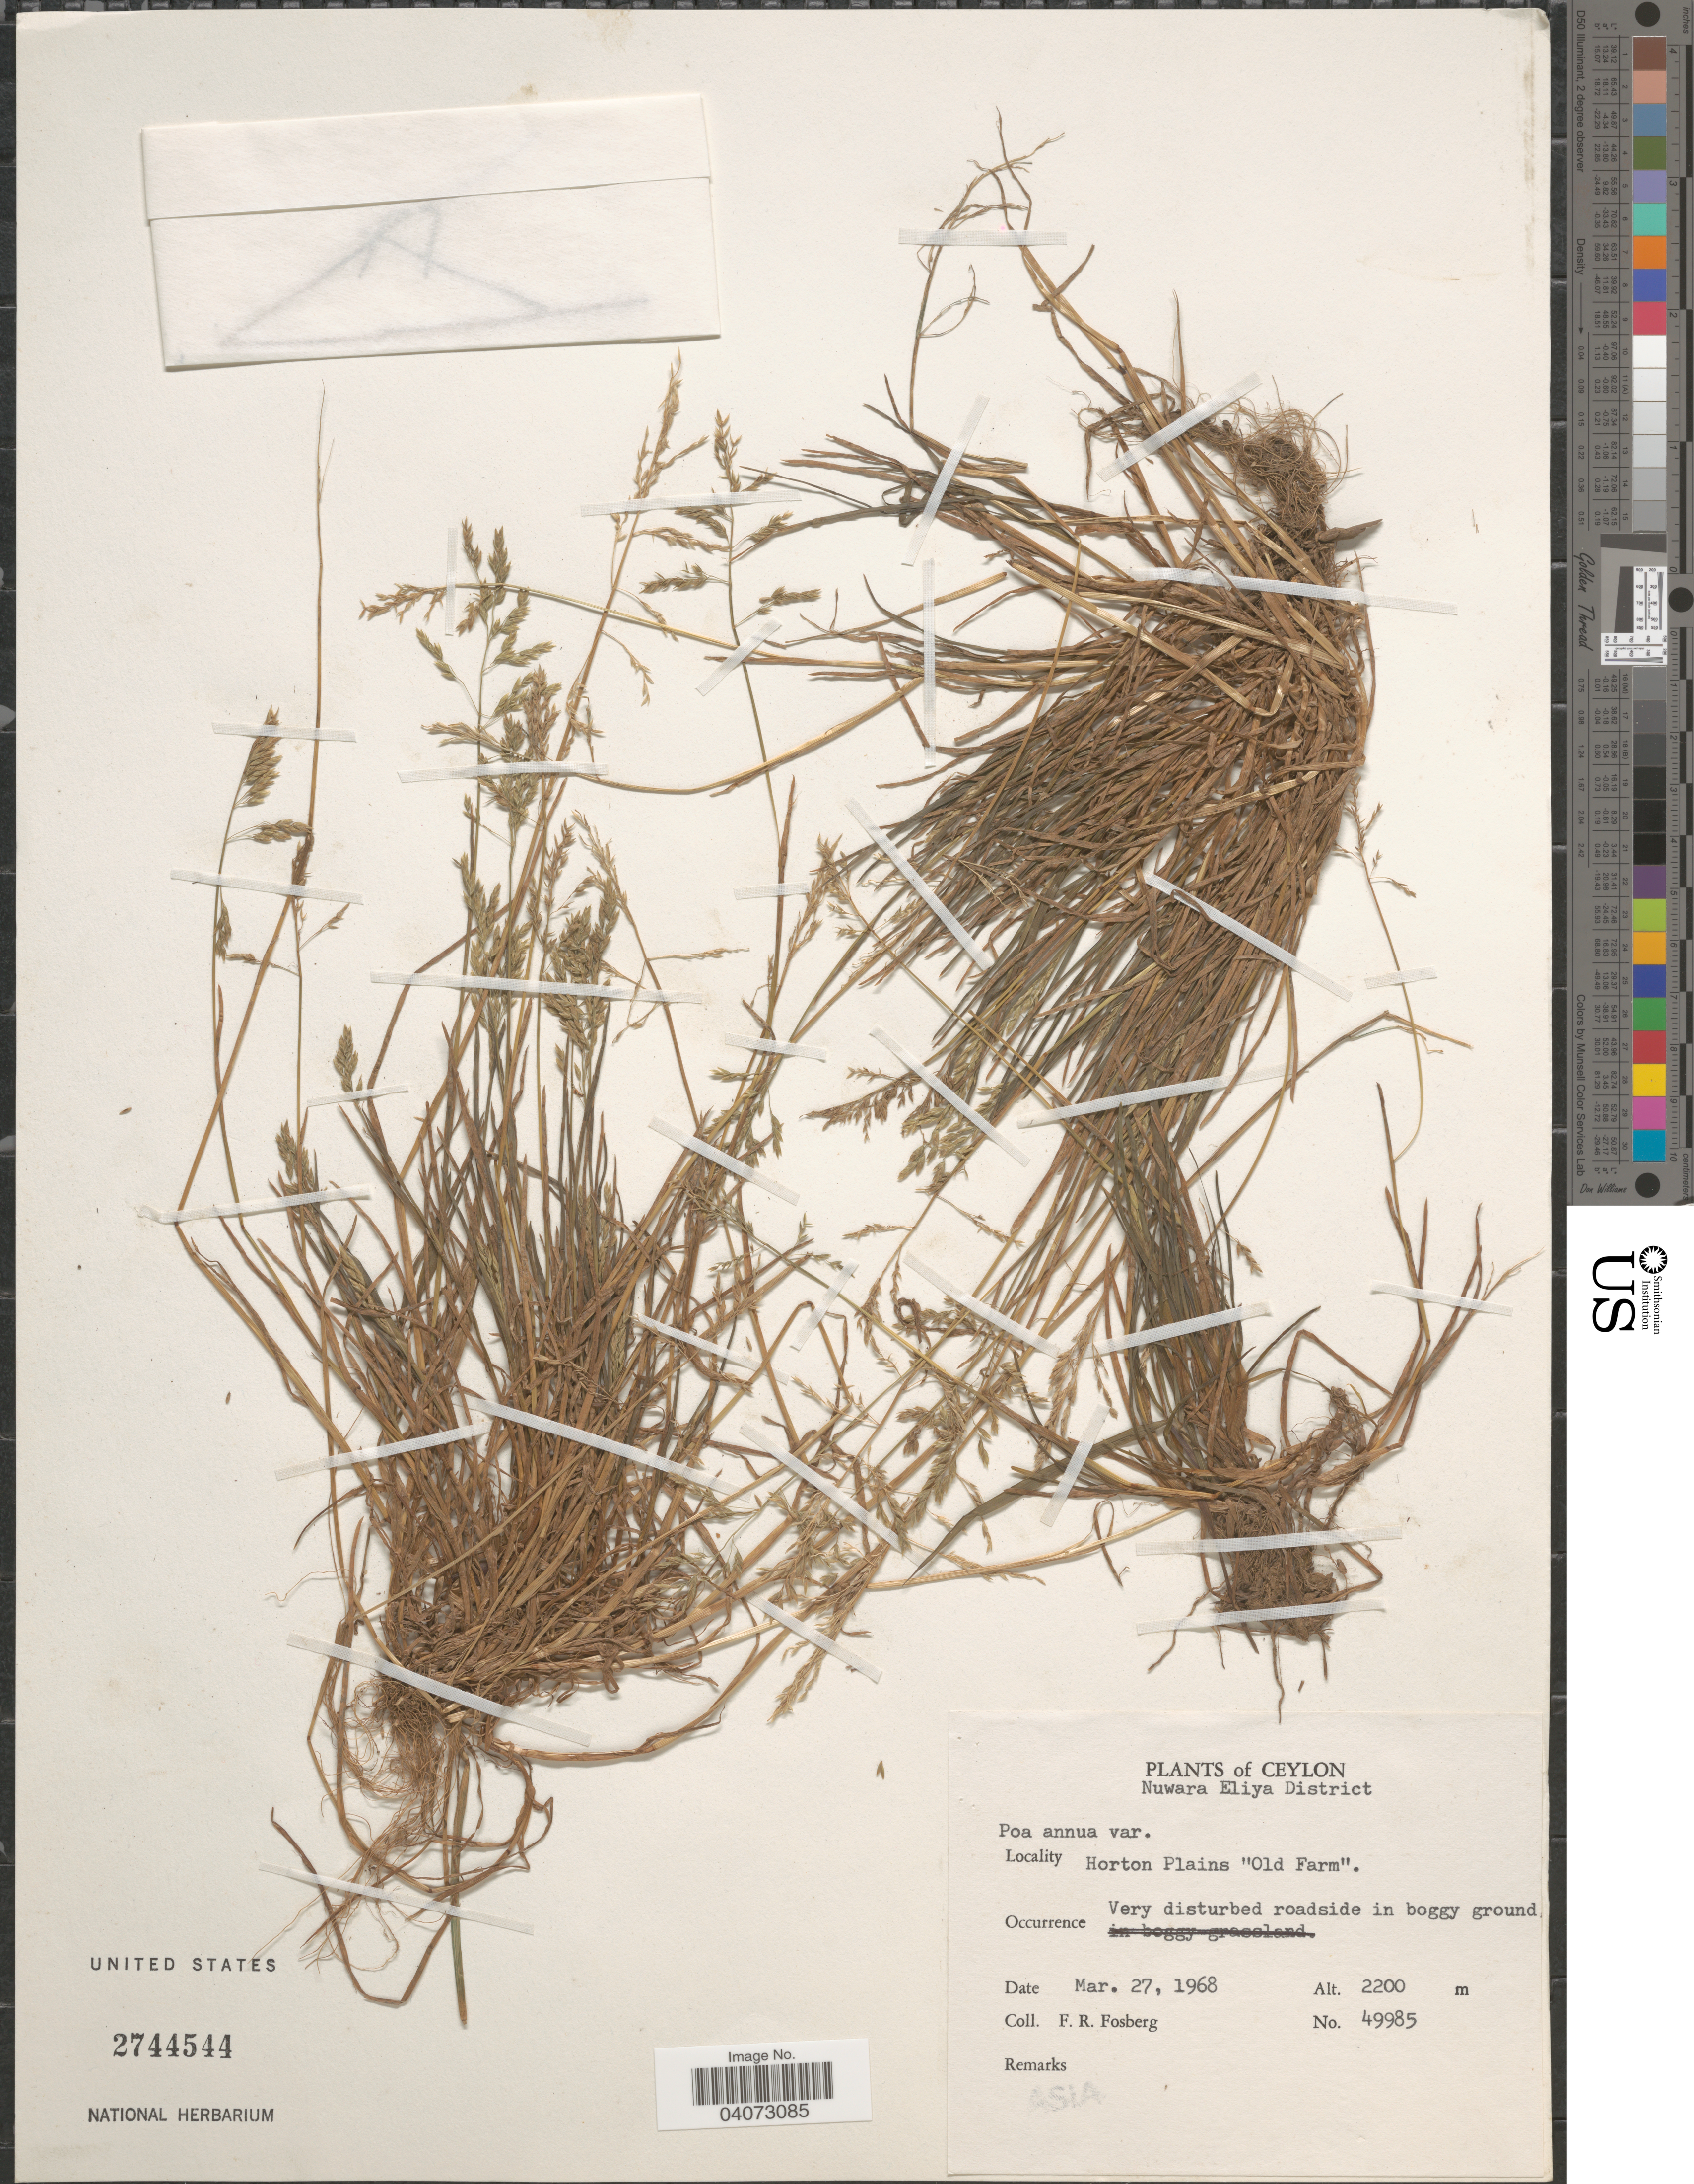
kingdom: Plantae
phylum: Tracheophyta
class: Liliopsida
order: Poales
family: Poaceae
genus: Poa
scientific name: Poa annua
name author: L.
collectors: F. R. Fosberg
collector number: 49985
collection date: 1968-03-27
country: Sri Lanka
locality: Ceylon. Nuwara Eliya District. Horton Plains "Old Farm". Very disturbed roadside in boggy ground.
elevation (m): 2200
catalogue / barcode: US 2744544